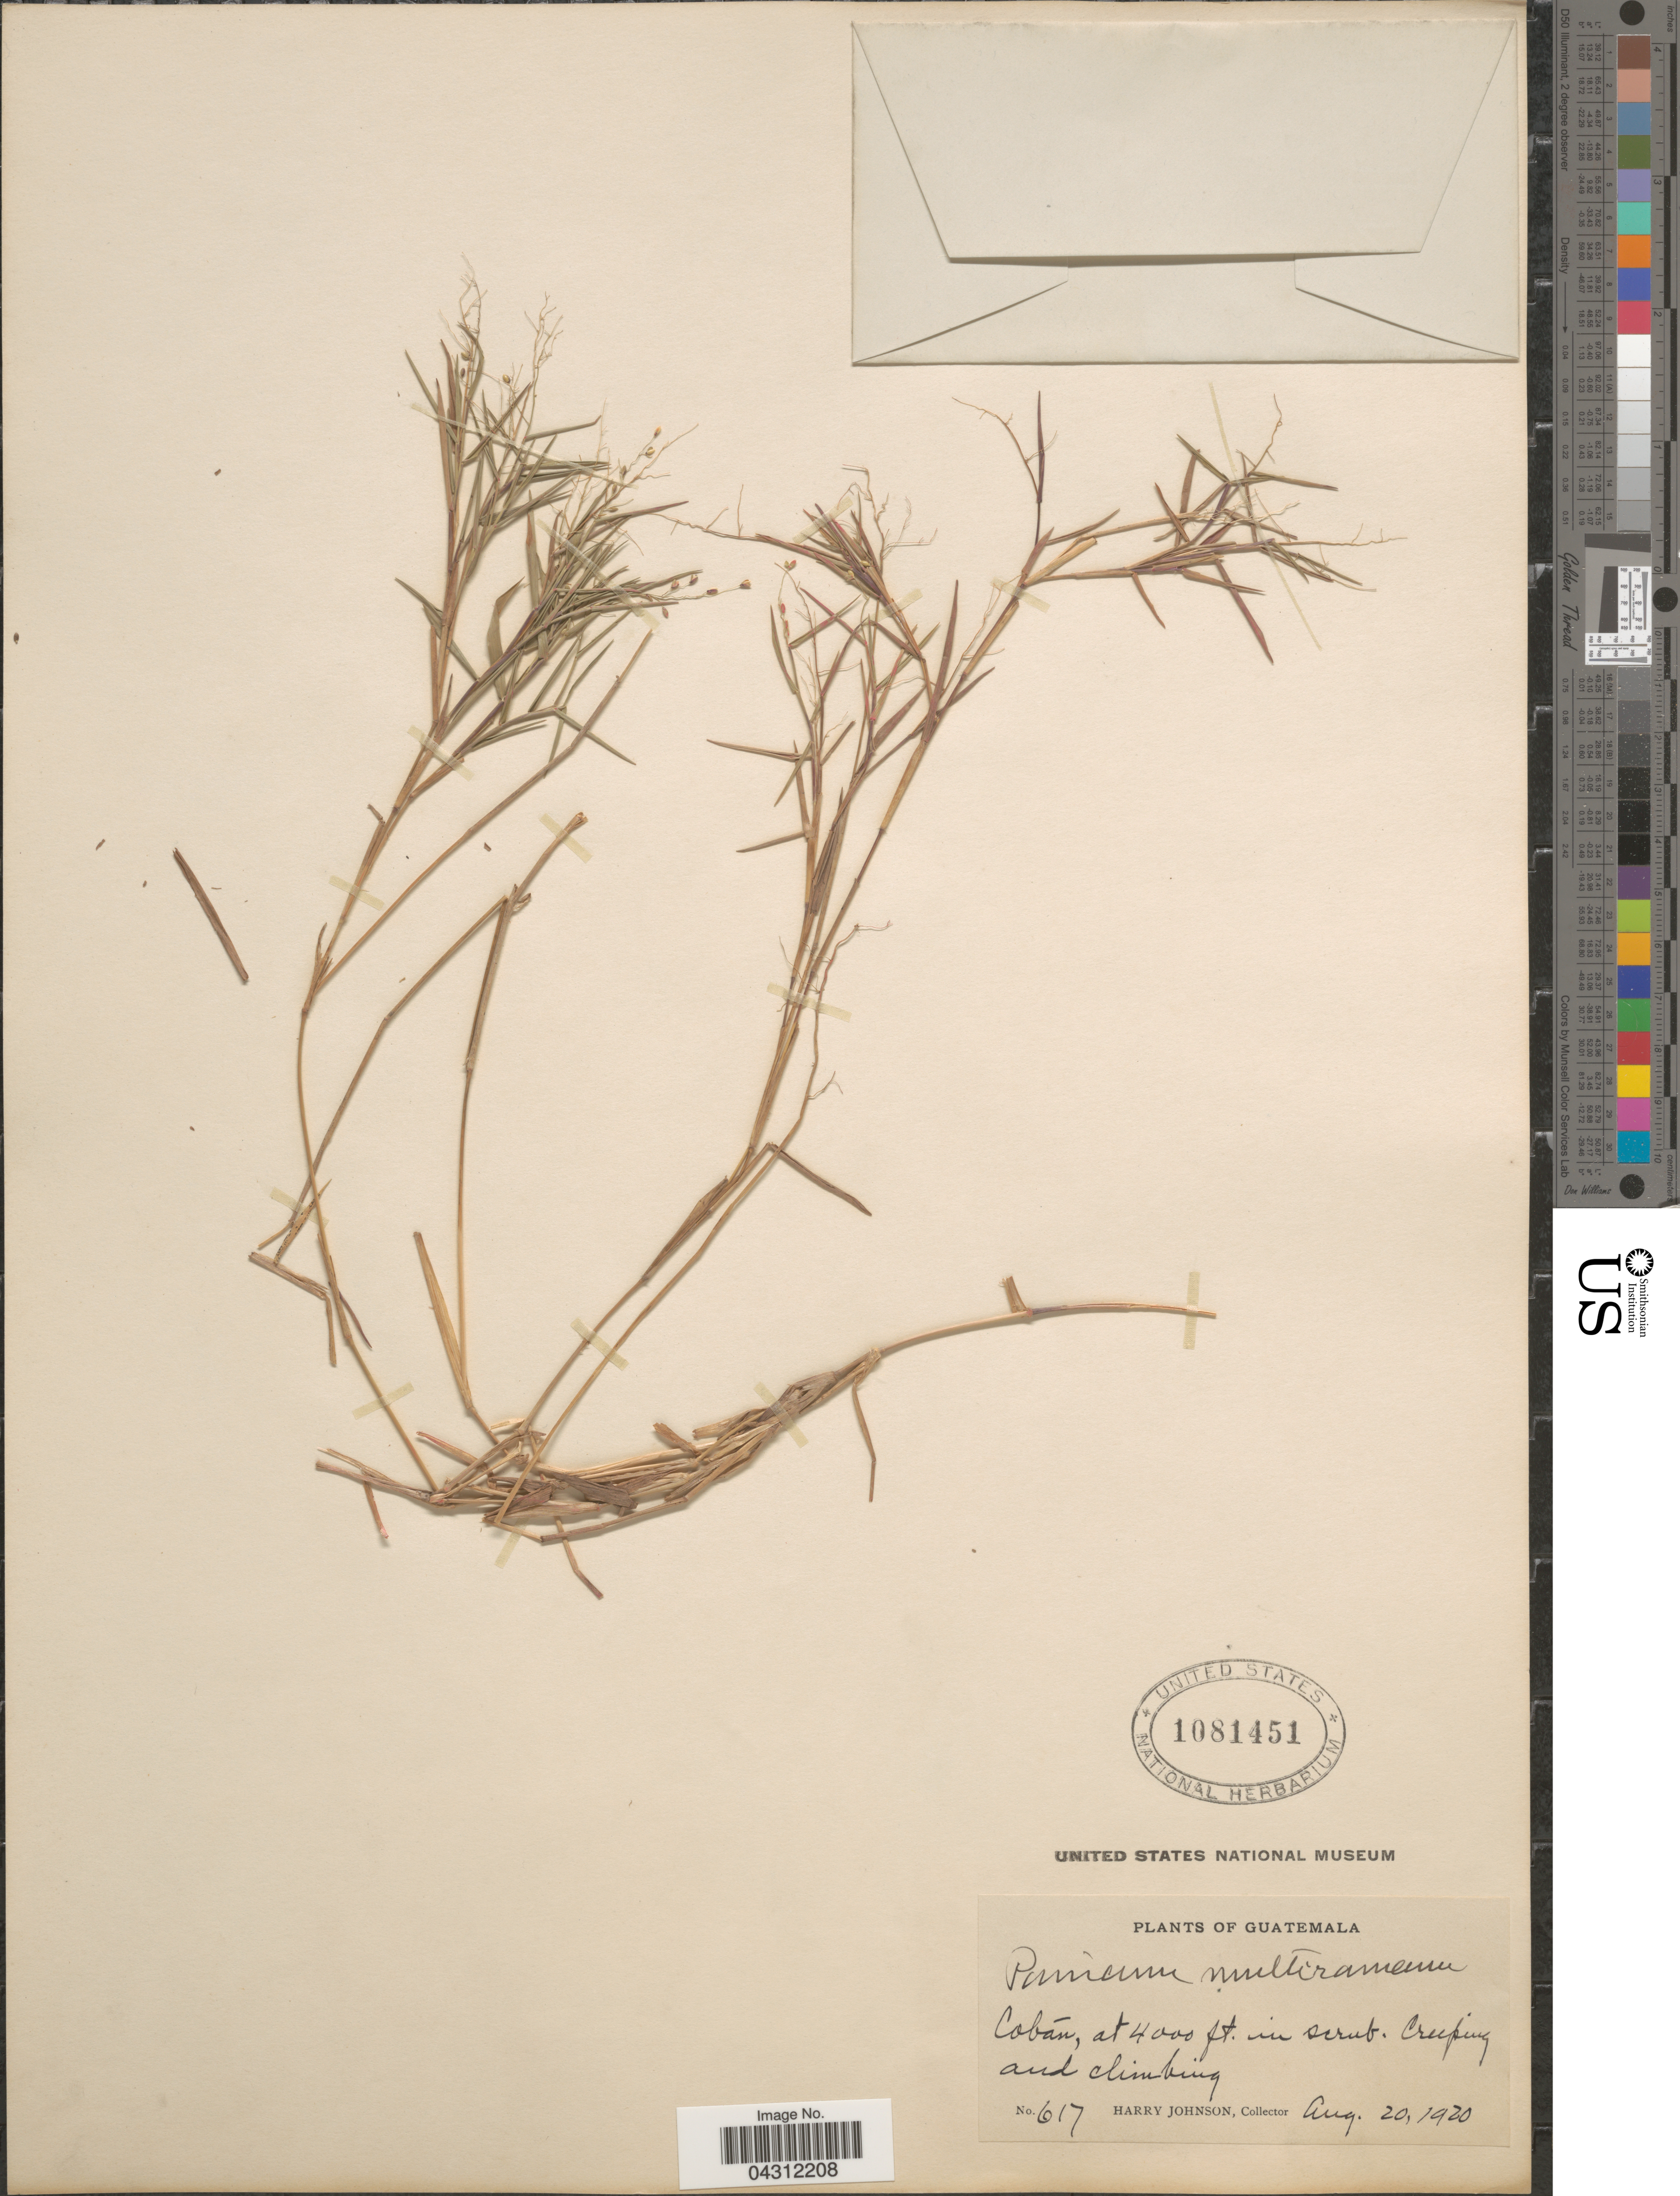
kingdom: Plantae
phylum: Tracheophyta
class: Liliopsida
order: Poales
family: Poaceae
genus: Dichanthelium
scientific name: Dichanthelium dichotomum var. dichotomum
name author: (L.) Gould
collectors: H. Johnson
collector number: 617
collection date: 1920-08-20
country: Guatemala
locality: Cobán.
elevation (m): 1219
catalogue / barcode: US 1081451